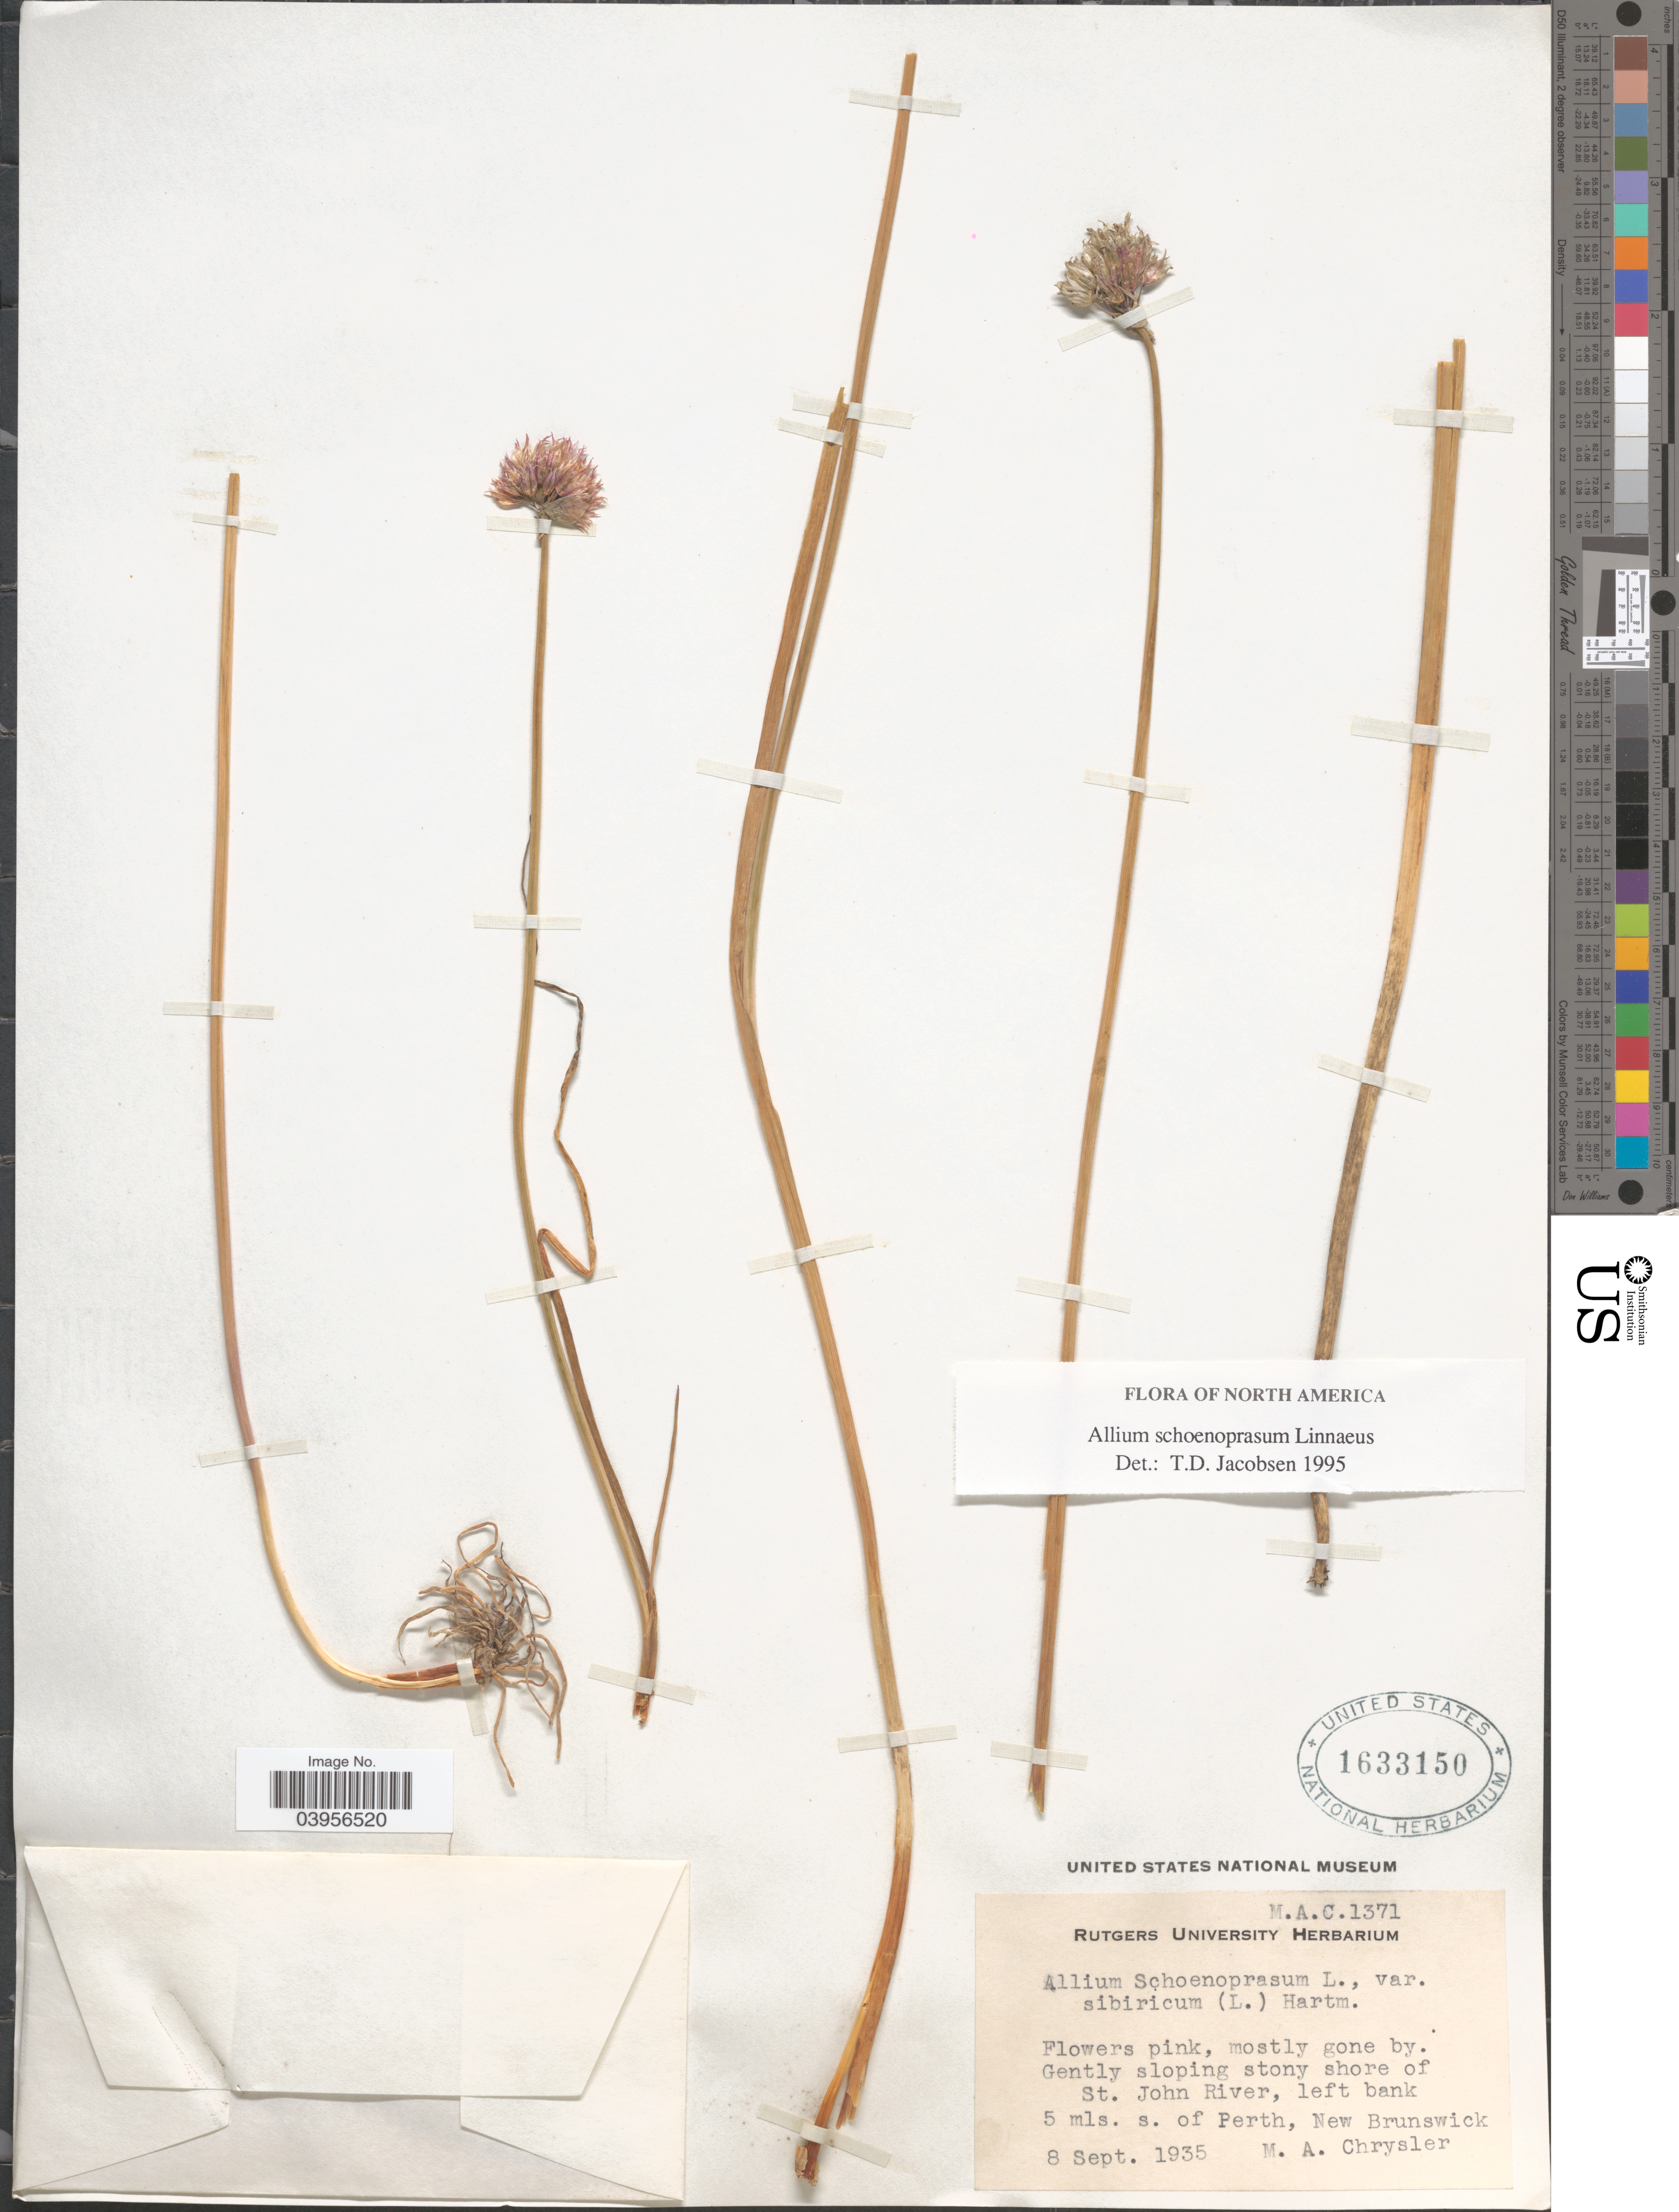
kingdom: Plantae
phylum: Tracheophyta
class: Liliopsida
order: Asparagales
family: Amaryllidaceae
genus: Allium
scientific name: Allium schoenoprasum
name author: L.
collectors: M. Chrysler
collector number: M.A.C.1371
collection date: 1935-09-08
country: Canada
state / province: New Brunswick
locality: Sloping stony shore of St. John River, left bank 5 mls. s. of Perth.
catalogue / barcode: US 1633150